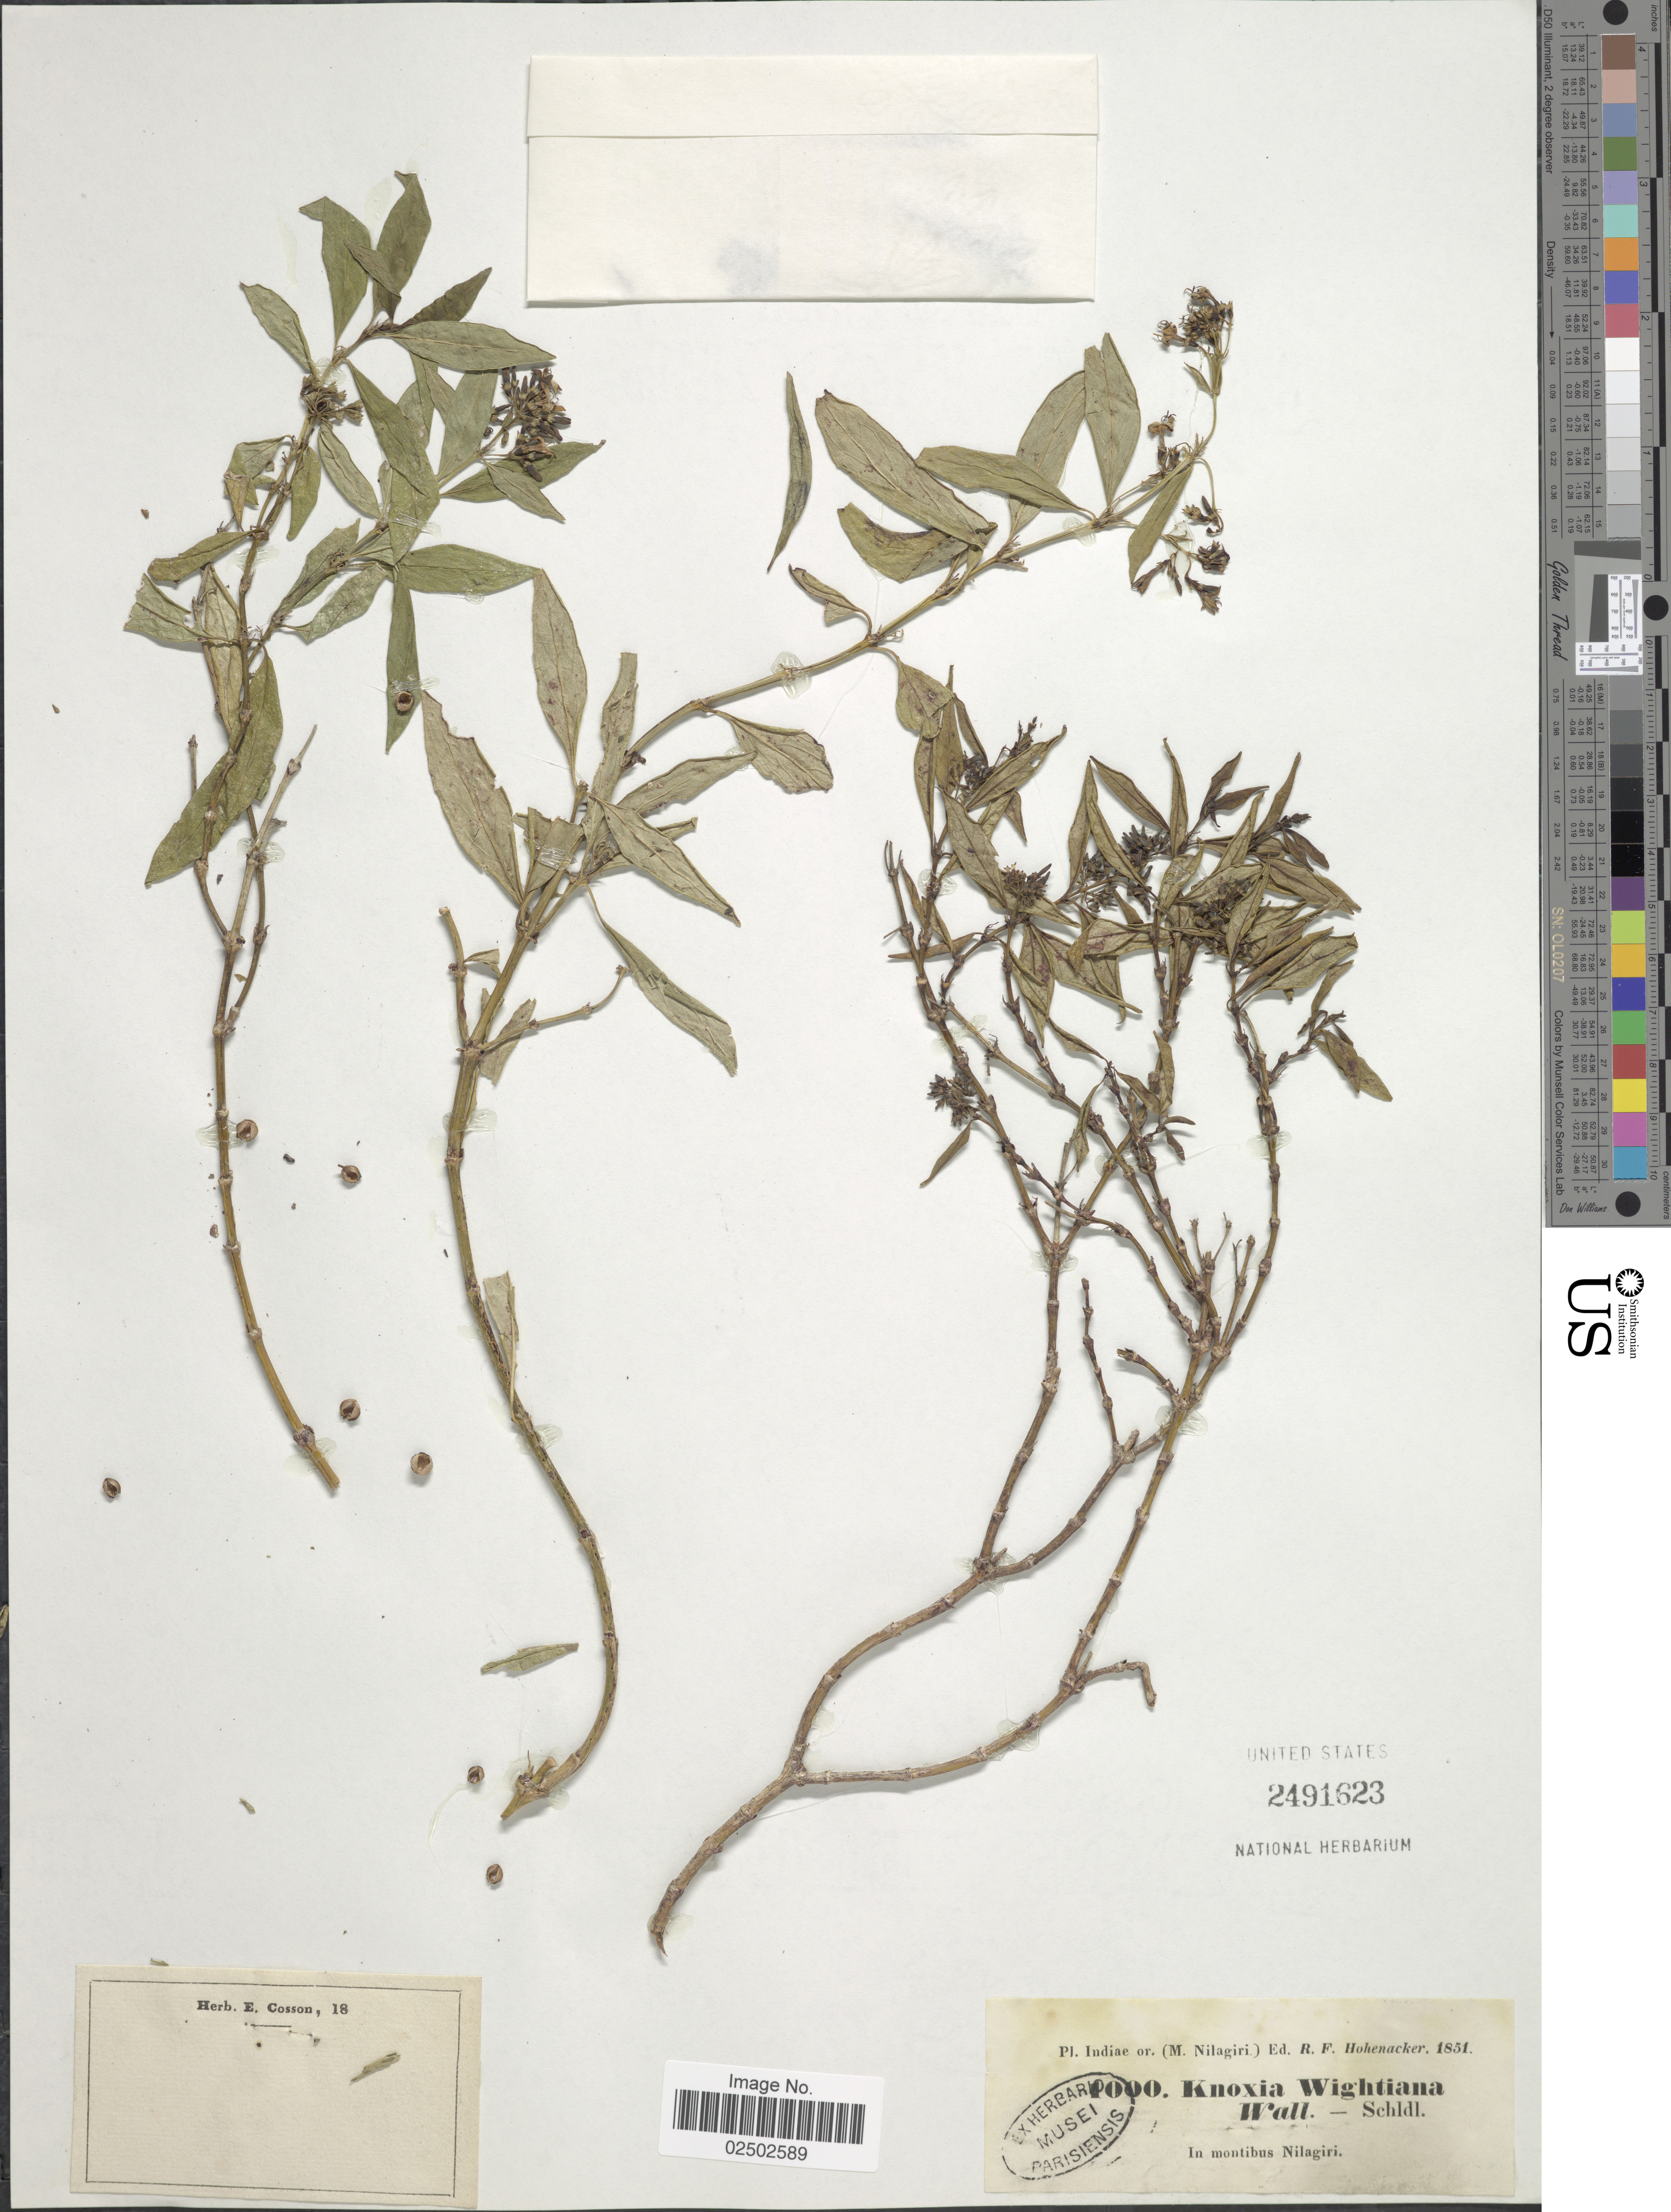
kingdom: Plantae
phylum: Tracheophyta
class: Magnoliopsida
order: Gentianales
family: Rubiaceae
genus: Knoxia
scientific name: Knoxia wightiana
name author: Wall. ex G. Don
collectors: R. F. Hohenacker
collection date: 1851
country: India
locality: Indiæ or. (Mt. Nilagiri). In montibus Nilagiri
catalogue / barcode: US 2491623